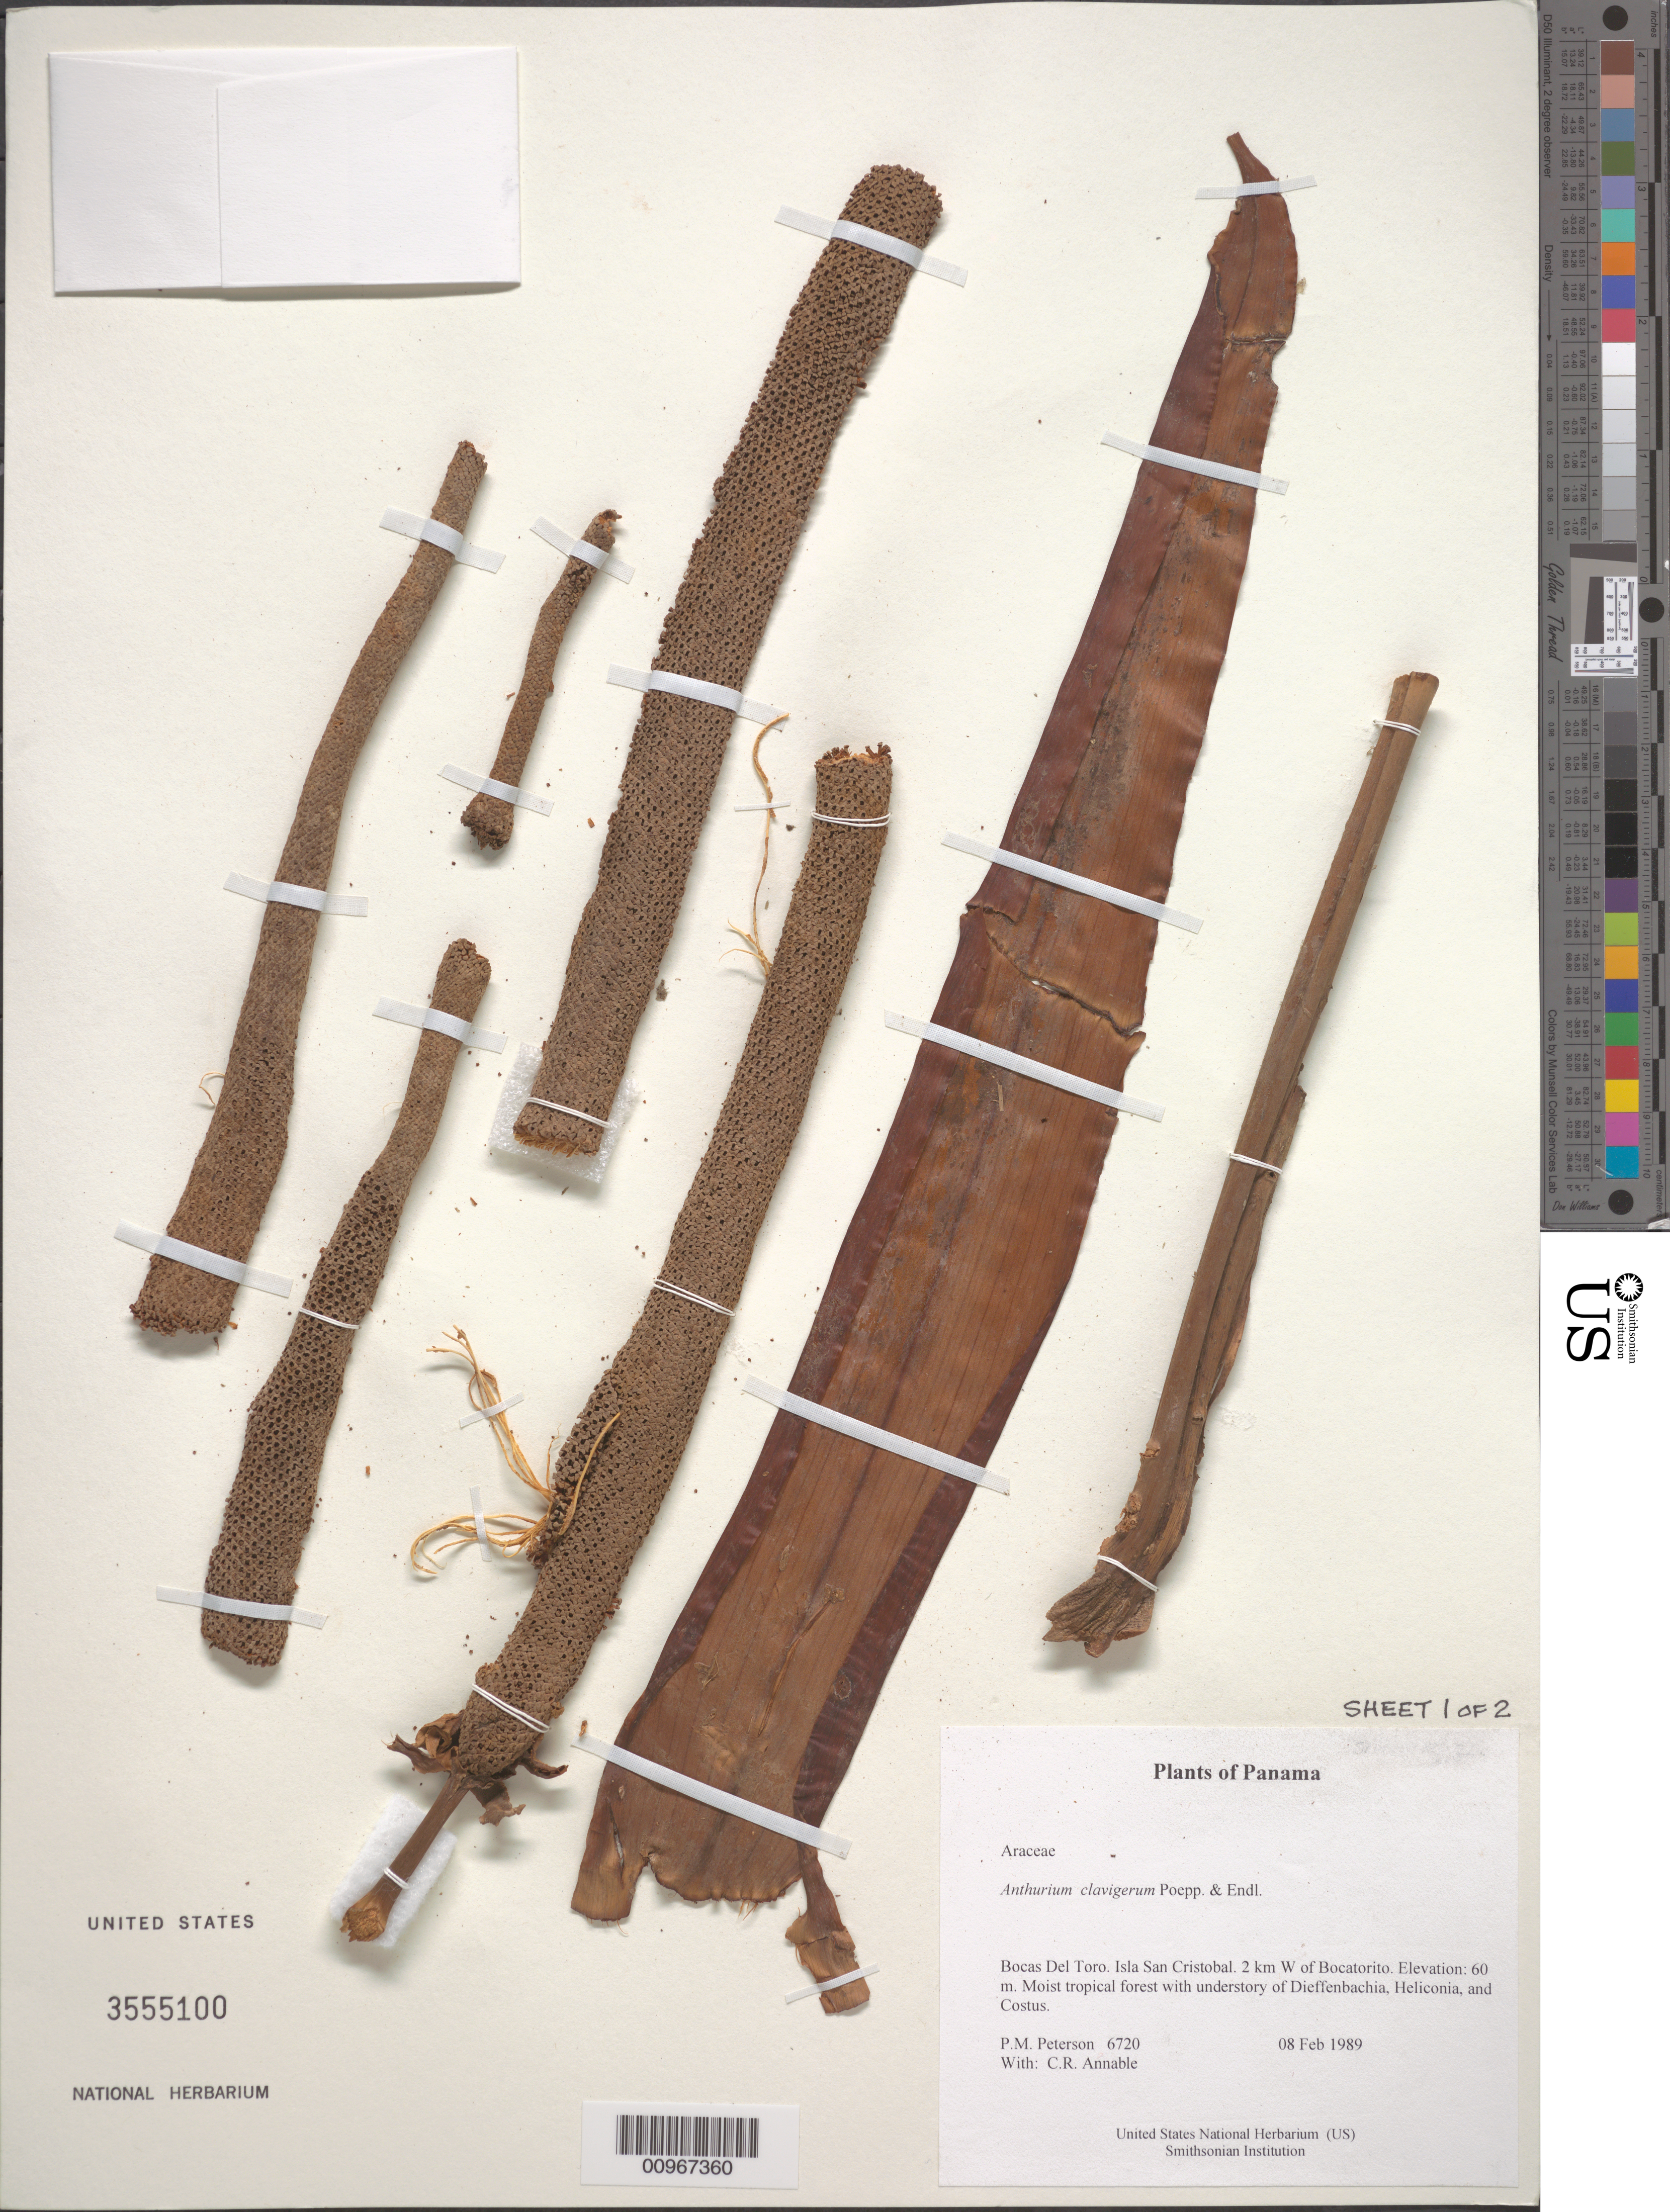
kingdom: Plantae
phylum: Tracheophyta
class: Liliopsida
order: Alismatales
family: Araceae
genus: Anthurium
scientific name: Anthurium clavigerum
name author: Poepp. & Endl.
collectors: P. M. Peterson & C. R. Annable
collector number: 06720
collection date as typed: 08 Feb 1989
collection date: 1989-02-08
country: Panama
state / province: Bocas del Toro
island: San Cristobal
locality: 2 km W of Bocatorito.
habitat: Moist tropical forest with understory of Dieffenbachia, Heliconia, and Costus.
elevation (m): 60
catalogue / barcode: US 3555100